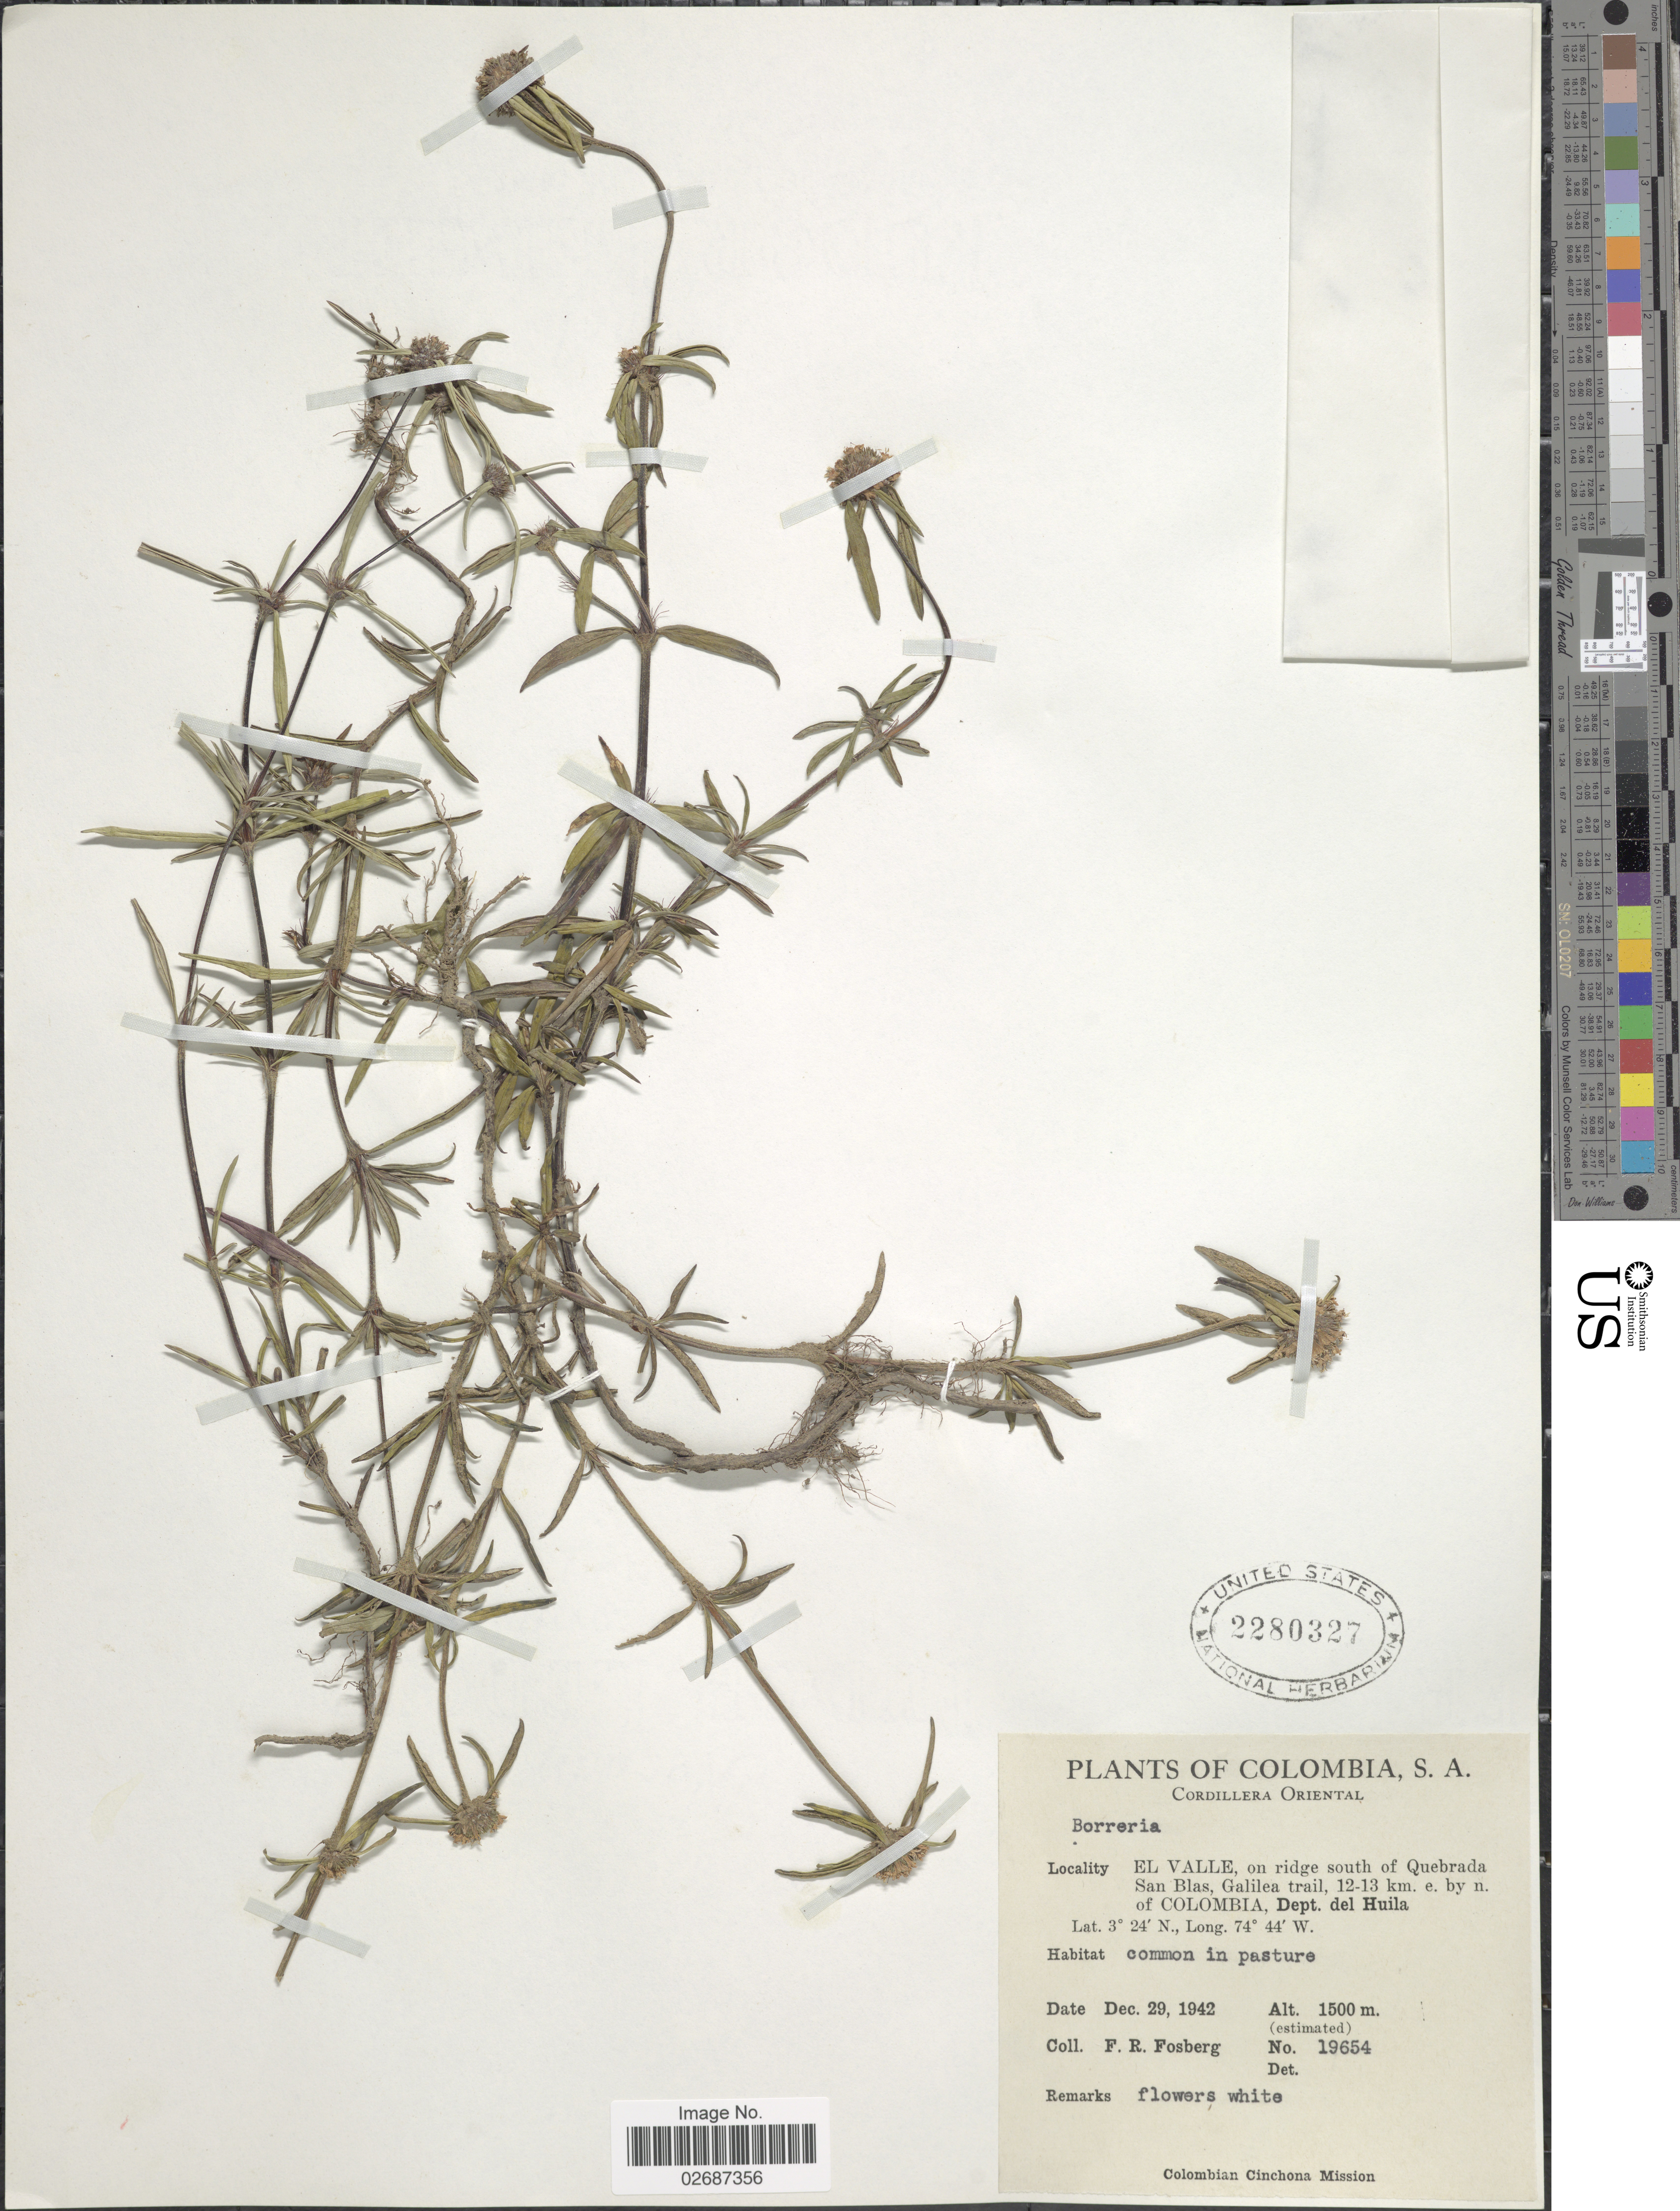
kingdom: Plantae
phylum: Tracheophyta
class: Magnoliopsida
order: Gentianales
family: Rubiaceae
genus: Borreria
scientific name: Borreria sp.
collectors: F. R. Fosberg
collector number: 19654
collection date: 1942-12-29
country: Colombia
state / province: Huila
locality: Cordillera Oriental, El Valle, on ridge south of Quebrada San Blas, Galilea trail, 12-13 km. e. by n. of Colombia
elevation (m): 1500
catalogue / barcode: US 2280327